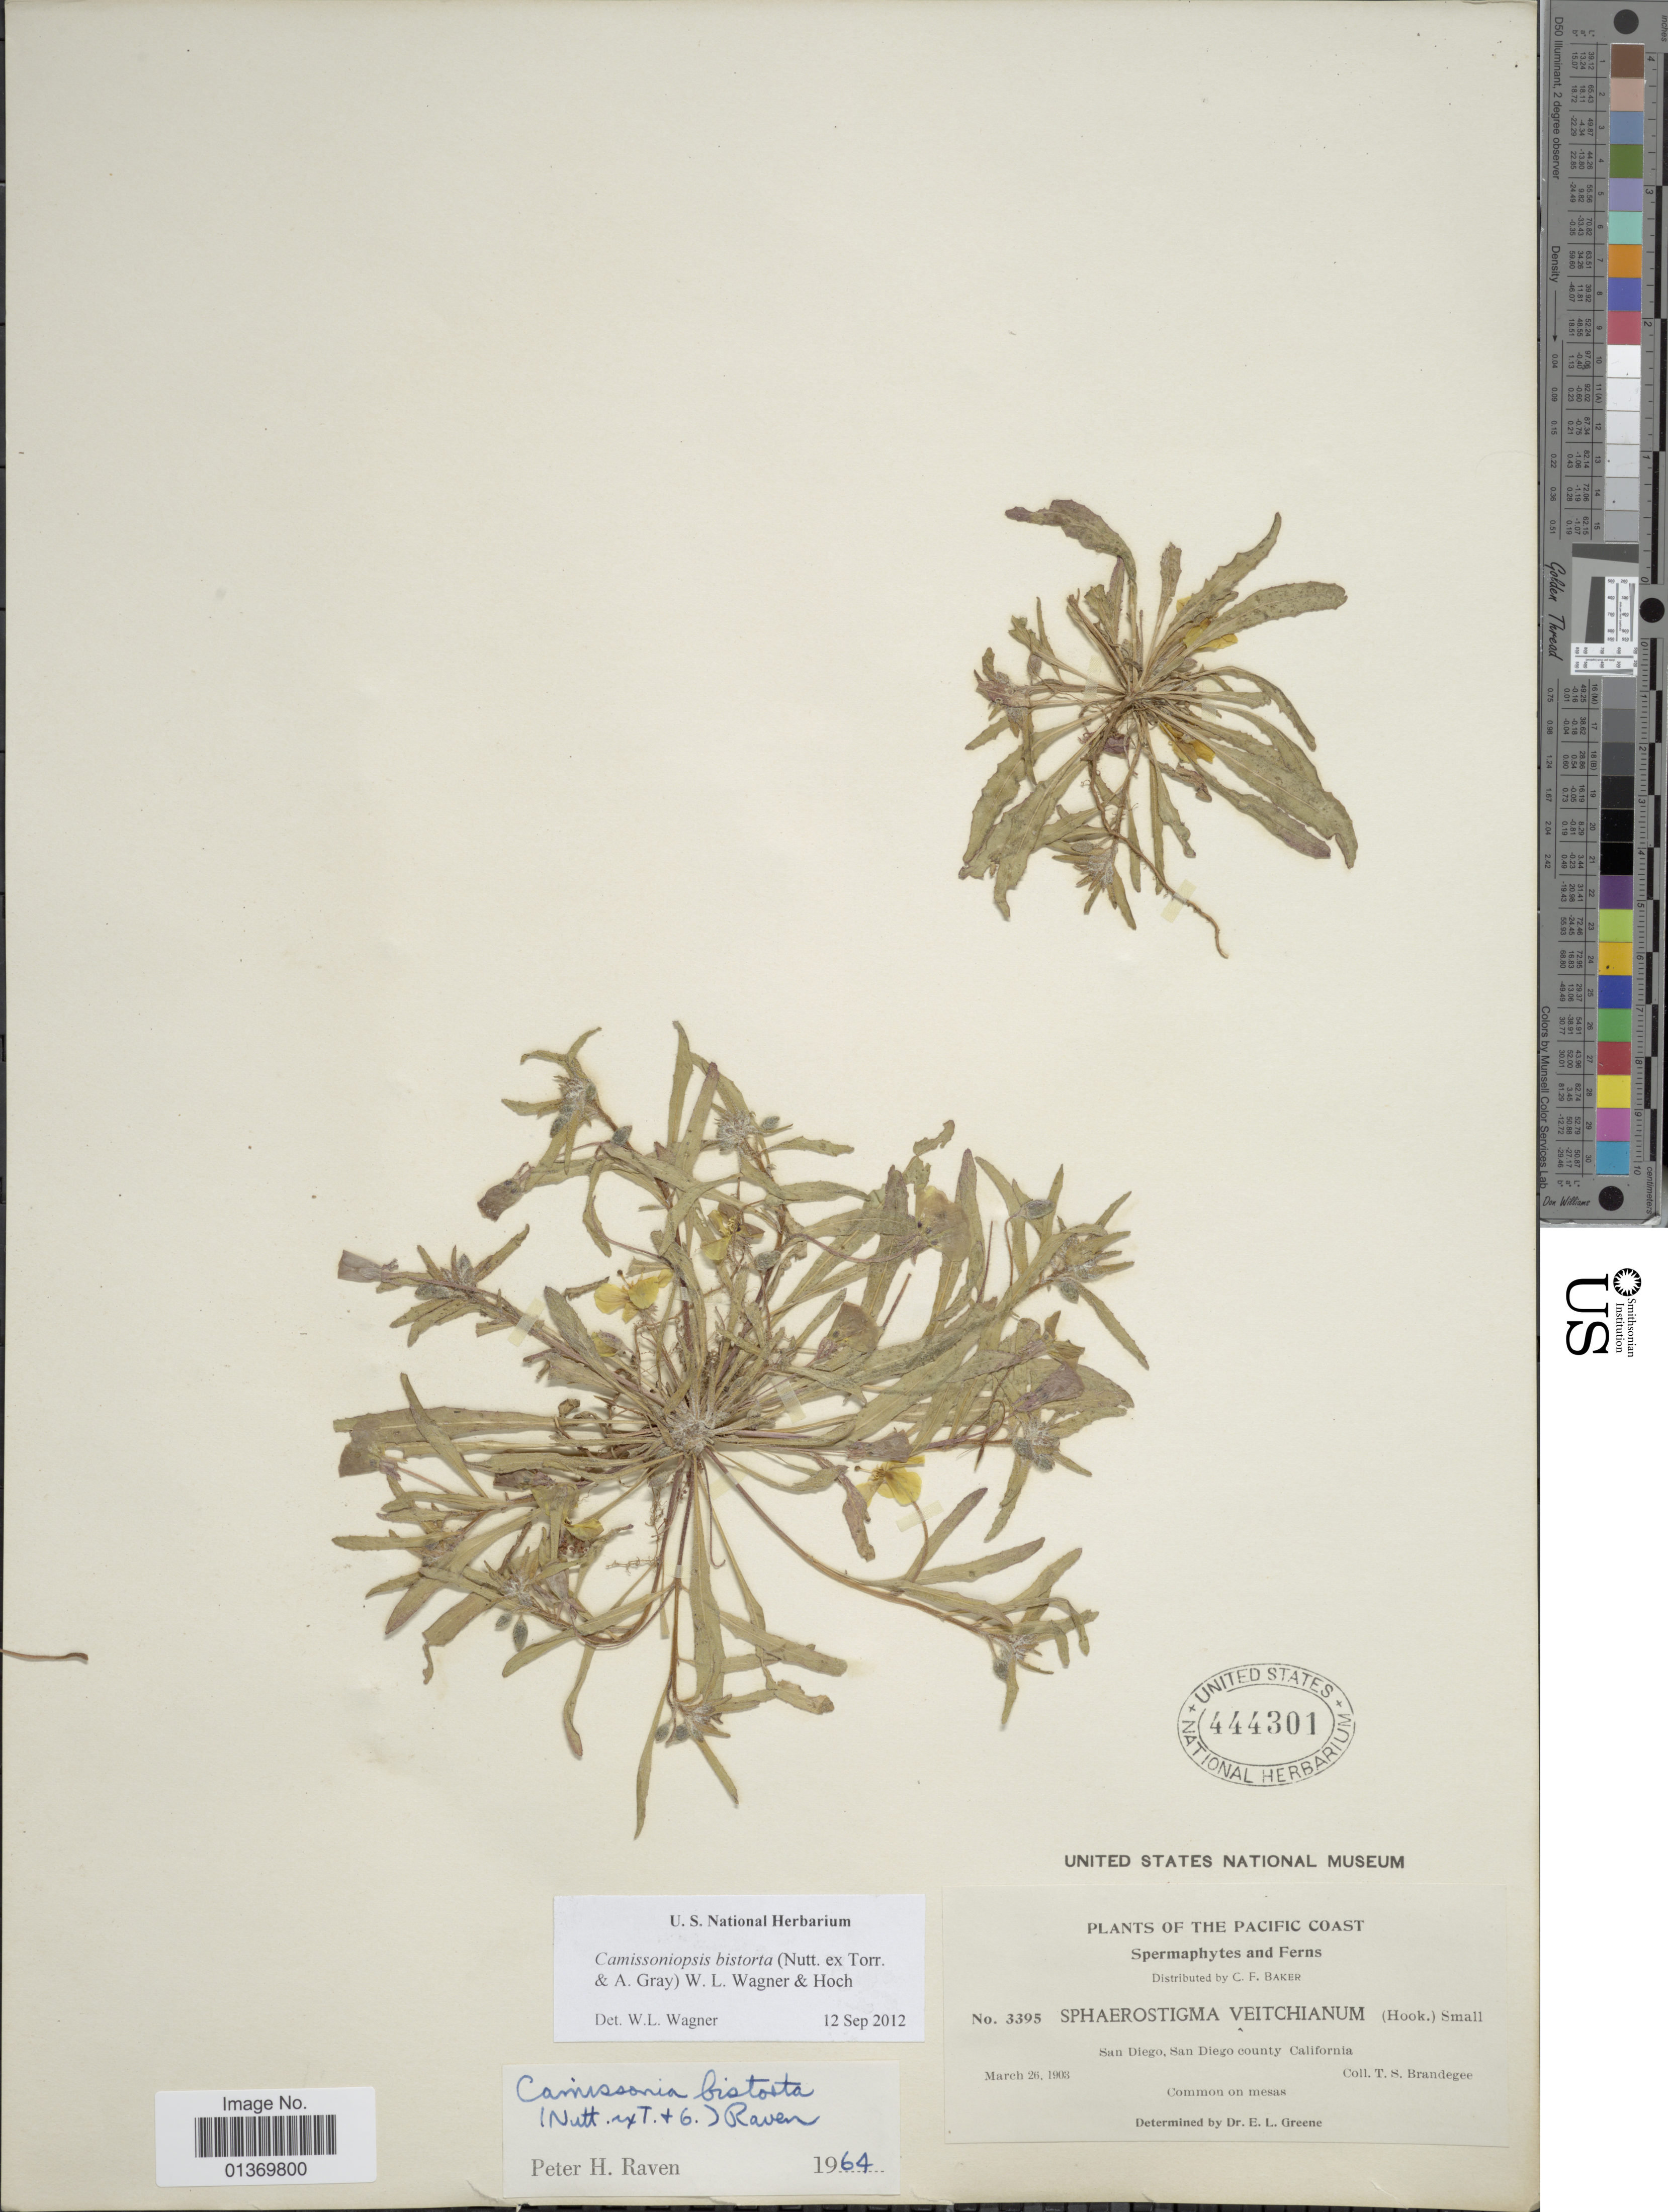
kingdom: Plantae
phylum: Tracheophyta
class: Magnoliopsida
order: Myrtales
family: Onagraceae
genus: Camissoniopsis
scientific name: Camissoniopsis bistorta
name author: (Nutt. ex Torr. & A. Gray) W.L. Wagner & Hoch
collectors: T. S. Brandegee (herbarium)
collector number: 3395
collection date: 1903-03-26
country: United States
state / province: California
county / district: San Diego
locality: The Pacific Coast, San Diego, San Diego county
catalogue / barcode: US 444301